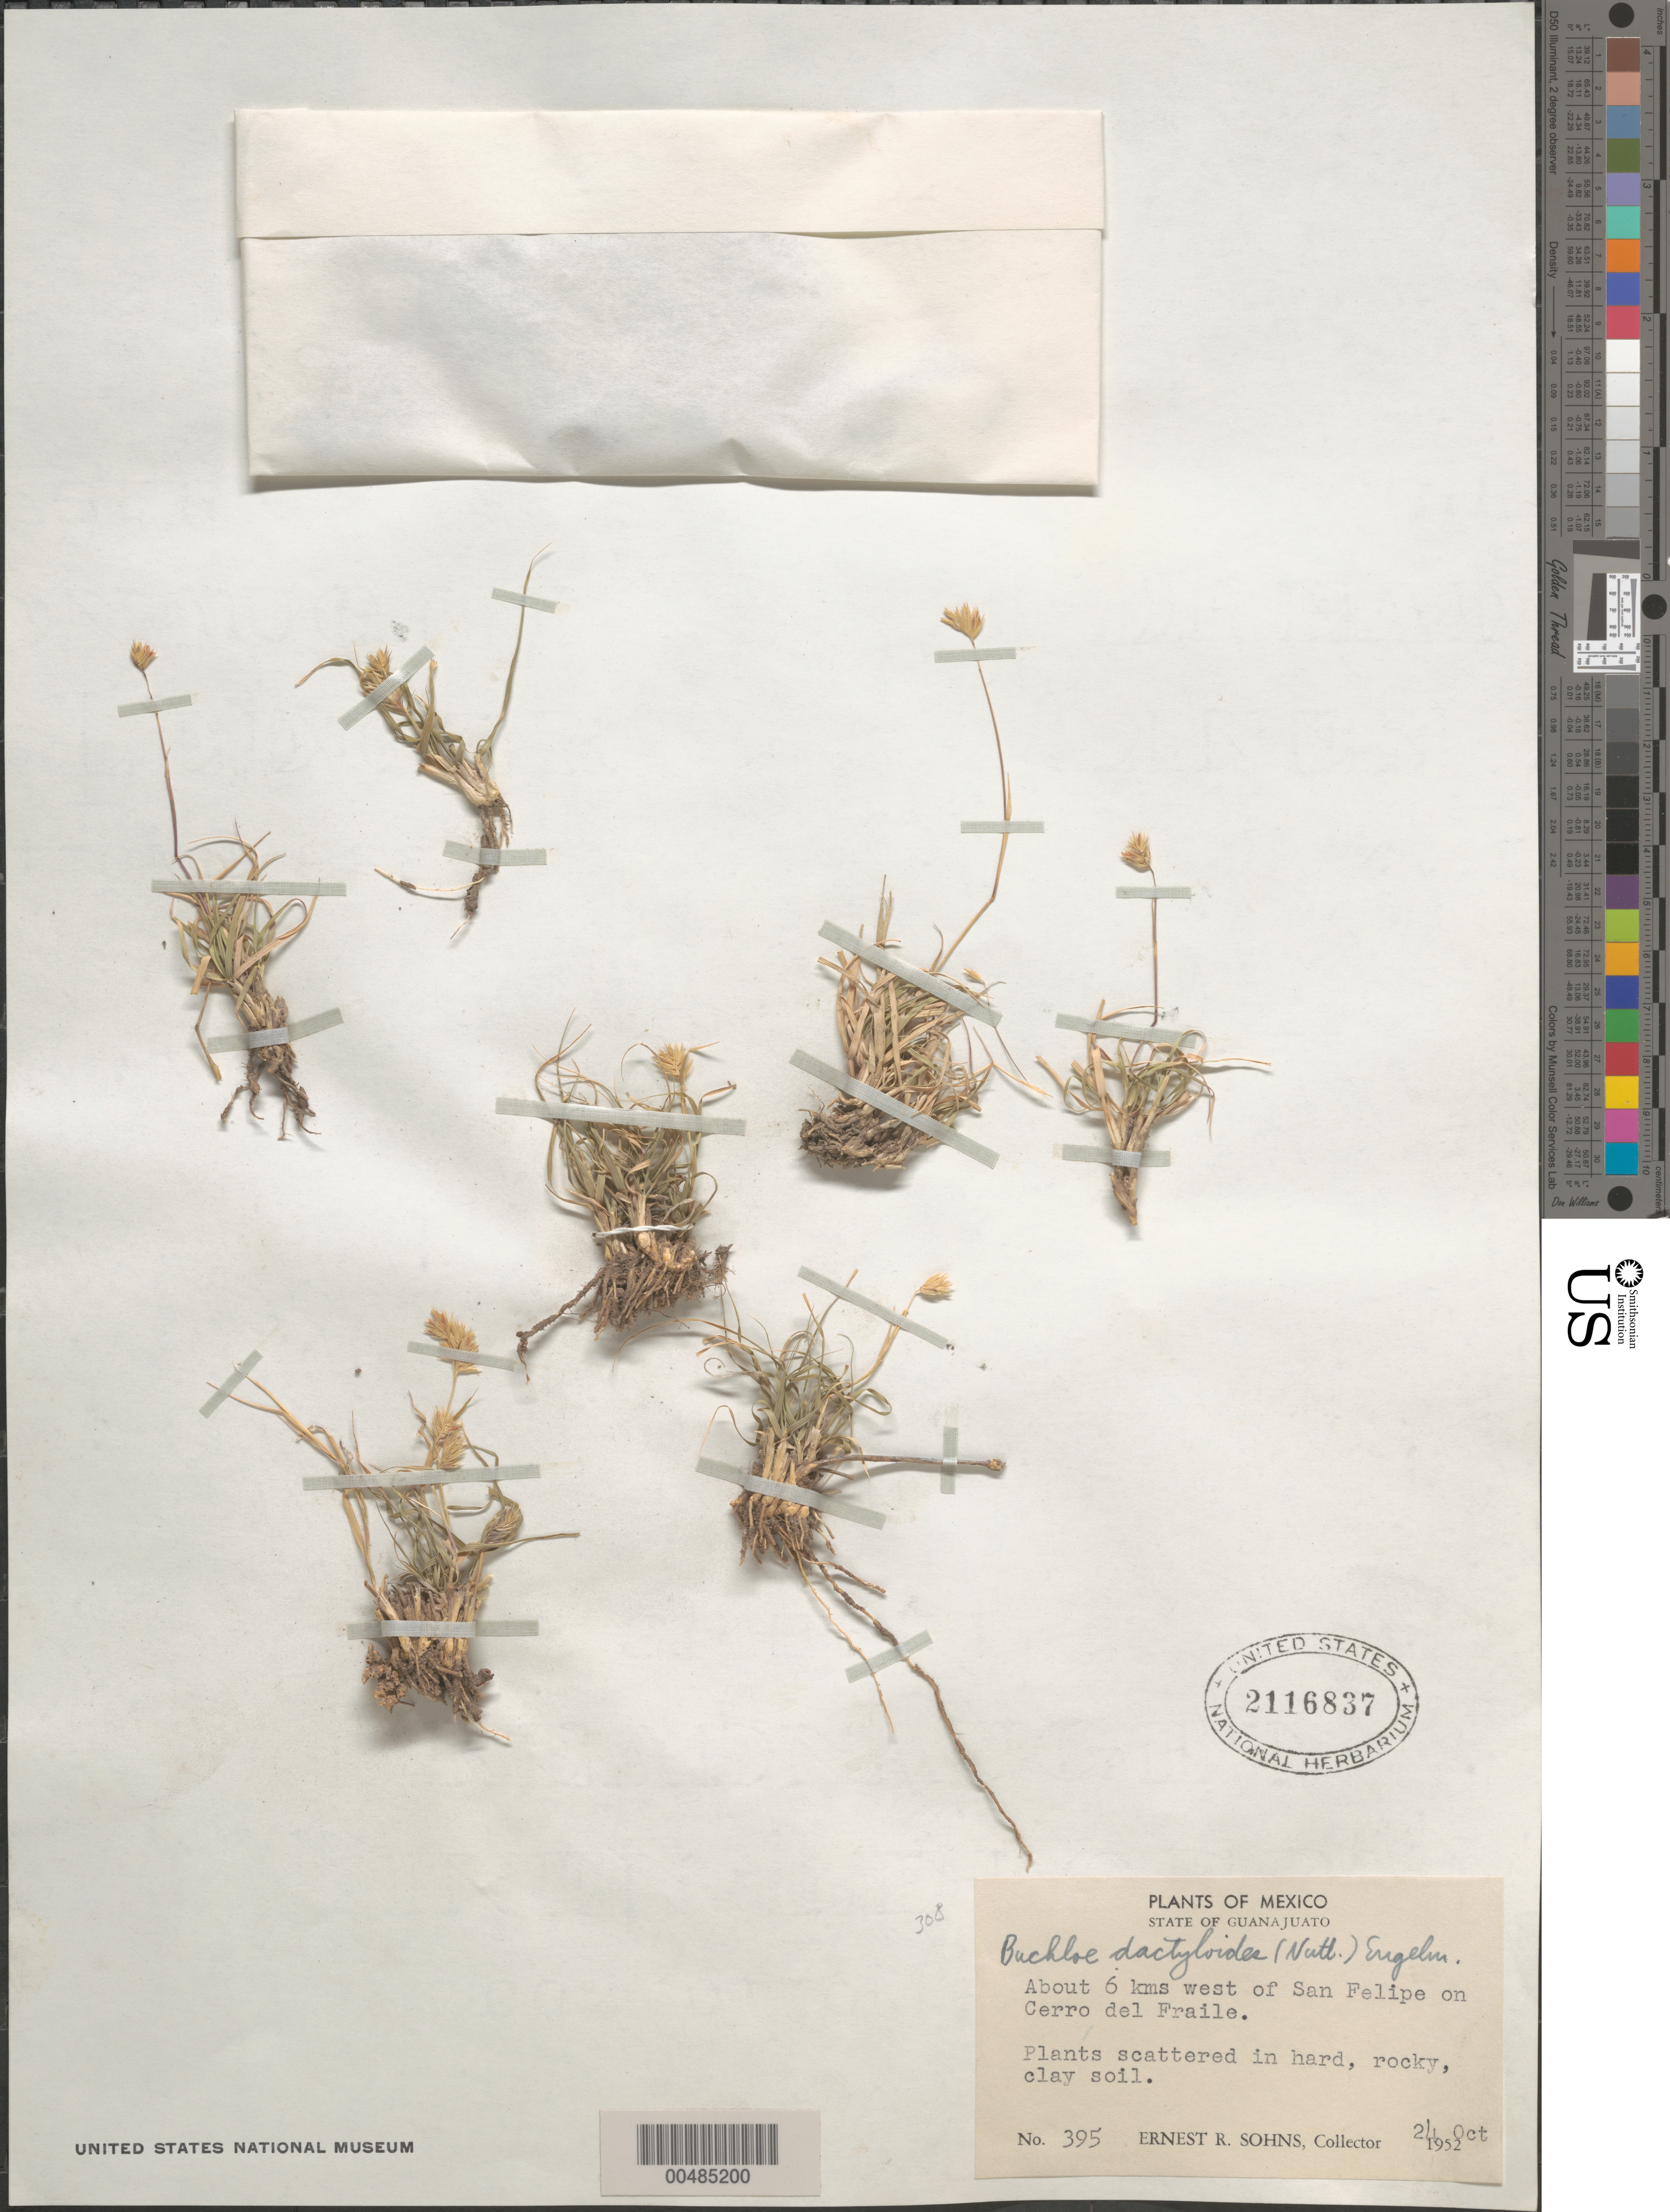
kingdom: Plantae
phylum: Tracheophyta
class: Liliopsida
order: Poales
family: Poaceae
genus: Buchloe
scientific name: Buchloe dactyloides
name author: (Nutt.) Engelm.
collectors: E. R. Sohns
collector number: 395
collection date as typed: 24 Oct 1952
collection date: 1952-10-24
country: Mexico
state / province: Guanajuato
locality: About 6 km W of San Felipe on Cerro del Fraile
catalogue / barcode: US 2116837